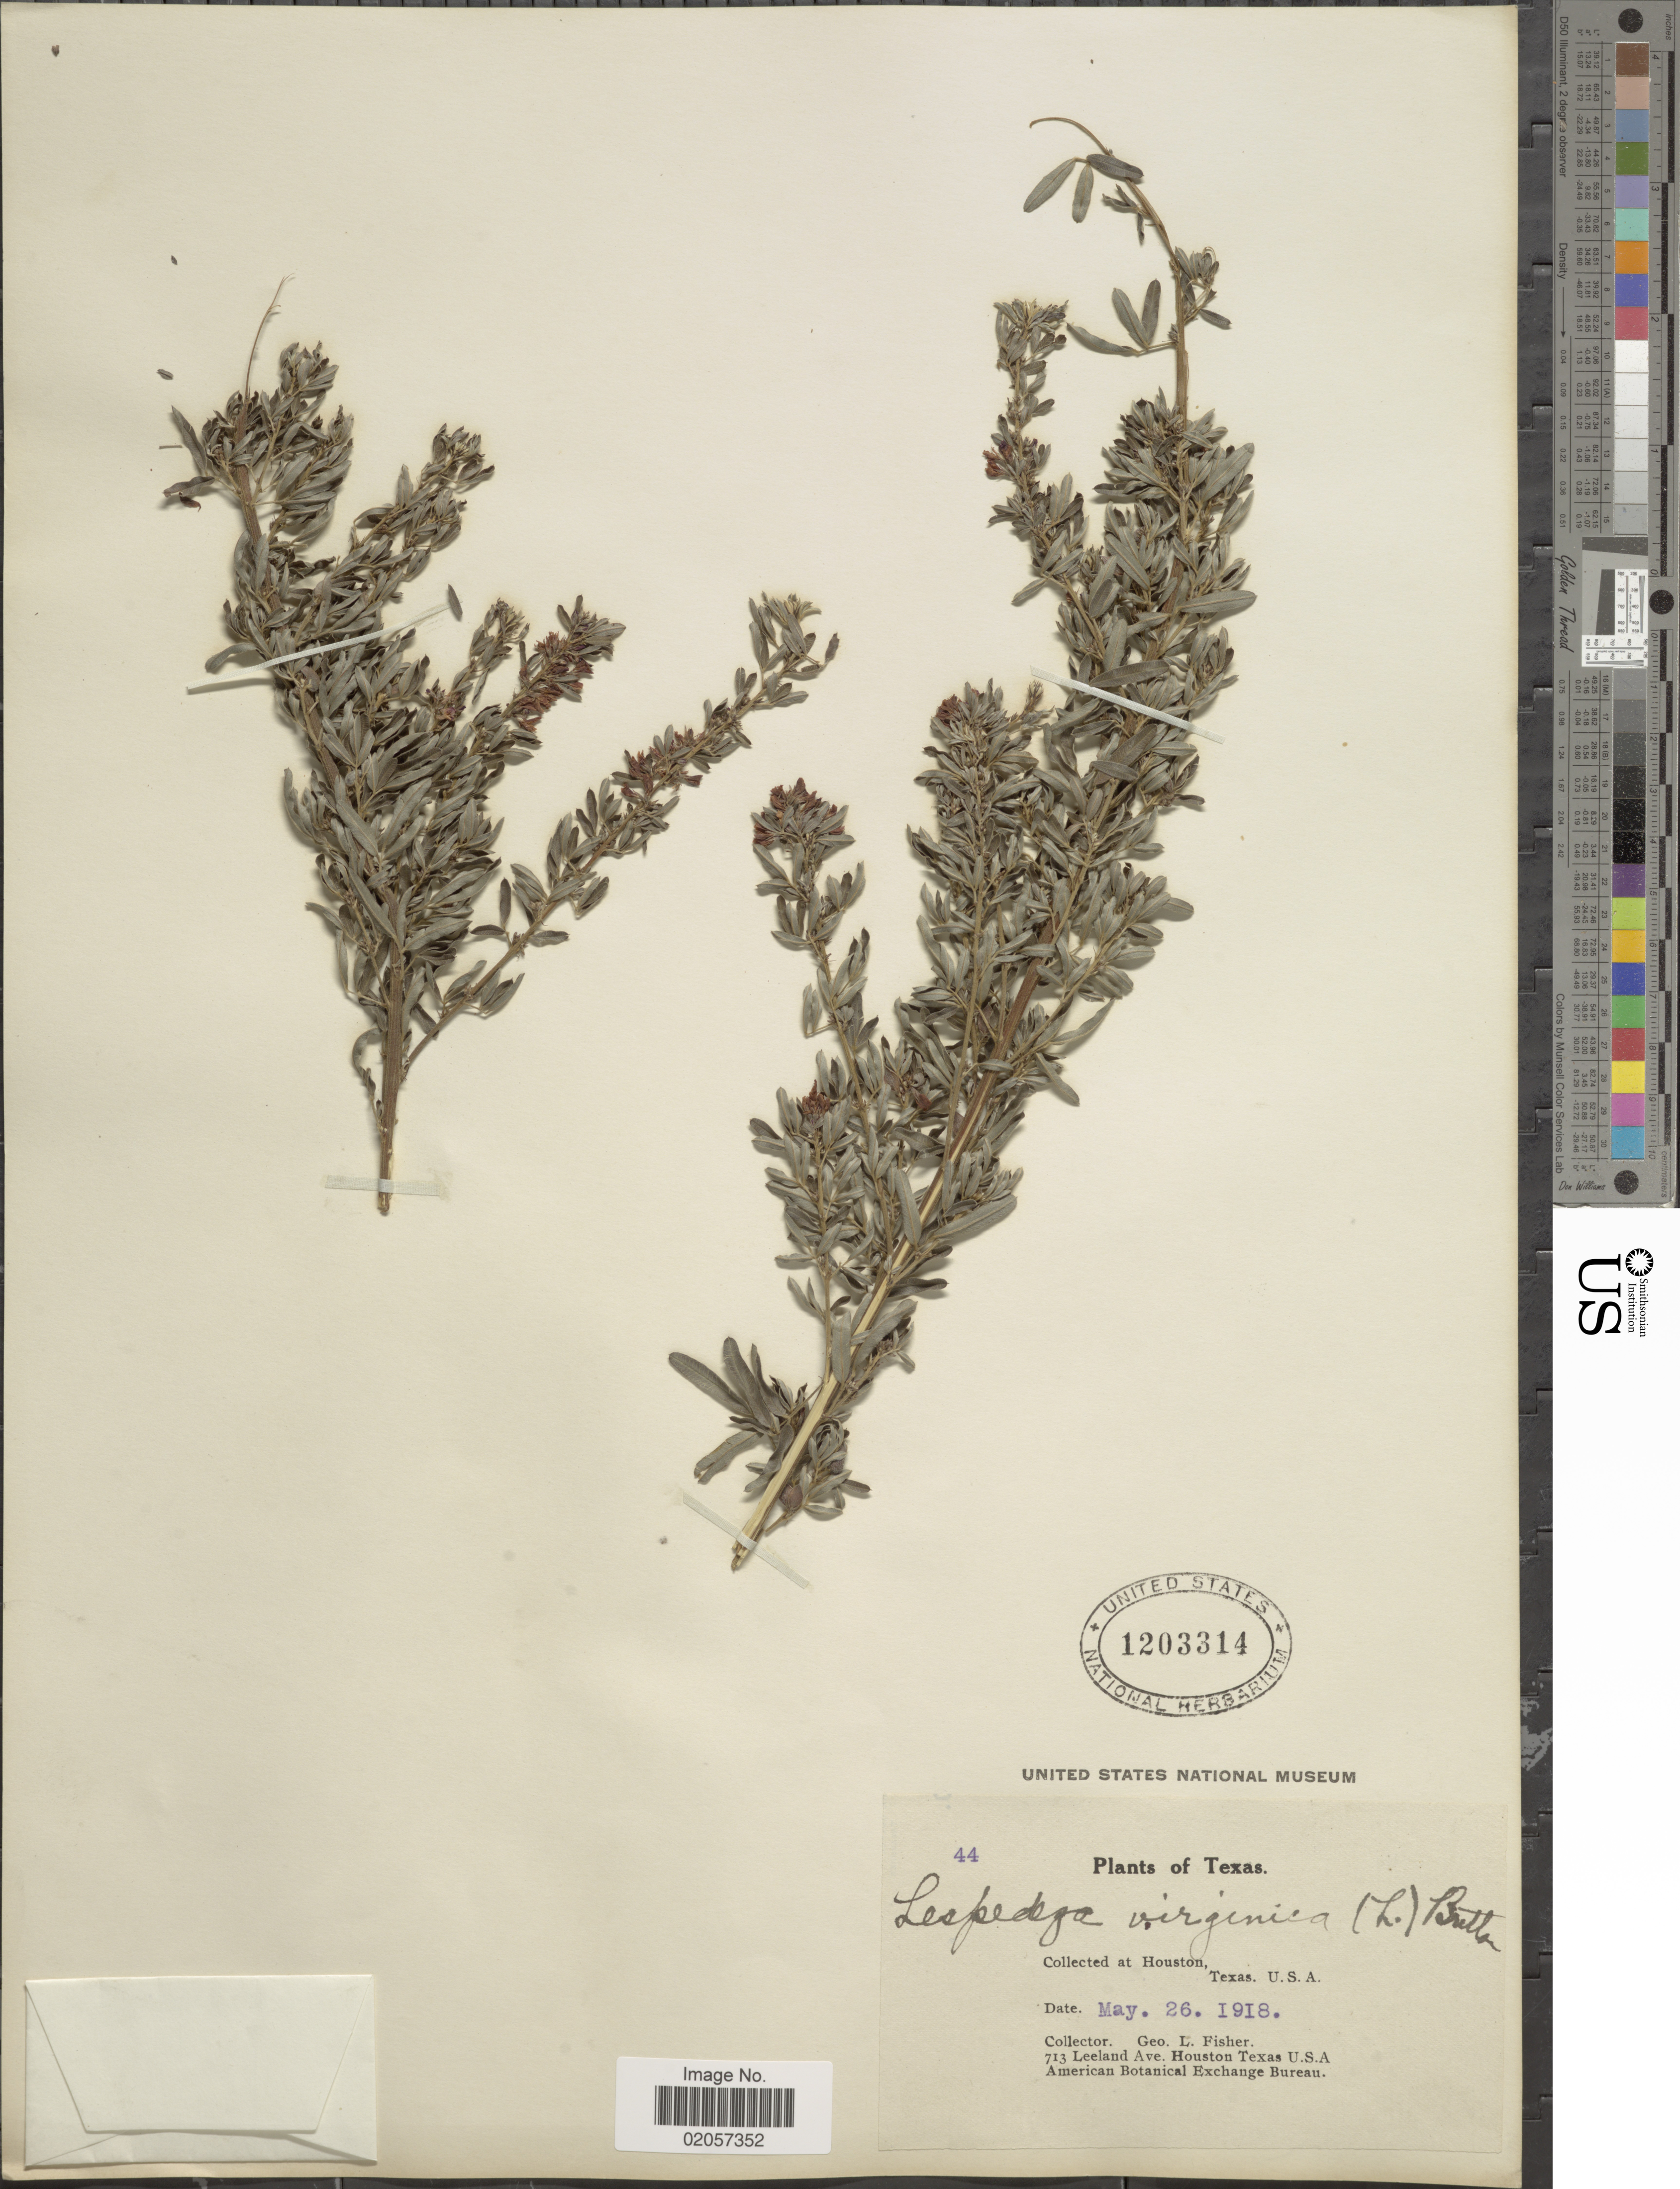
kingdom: Plantae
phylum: Tracheophyta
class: Magnoliopsida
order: Fabales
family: Fabaceae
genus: Lespedeza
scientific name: Lespedeza virginica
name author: (L.) Britton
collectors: G. L. Fisher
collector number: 44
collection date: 1918-05-26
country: United States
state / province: Texas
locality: Houston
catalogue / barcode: US 1203314